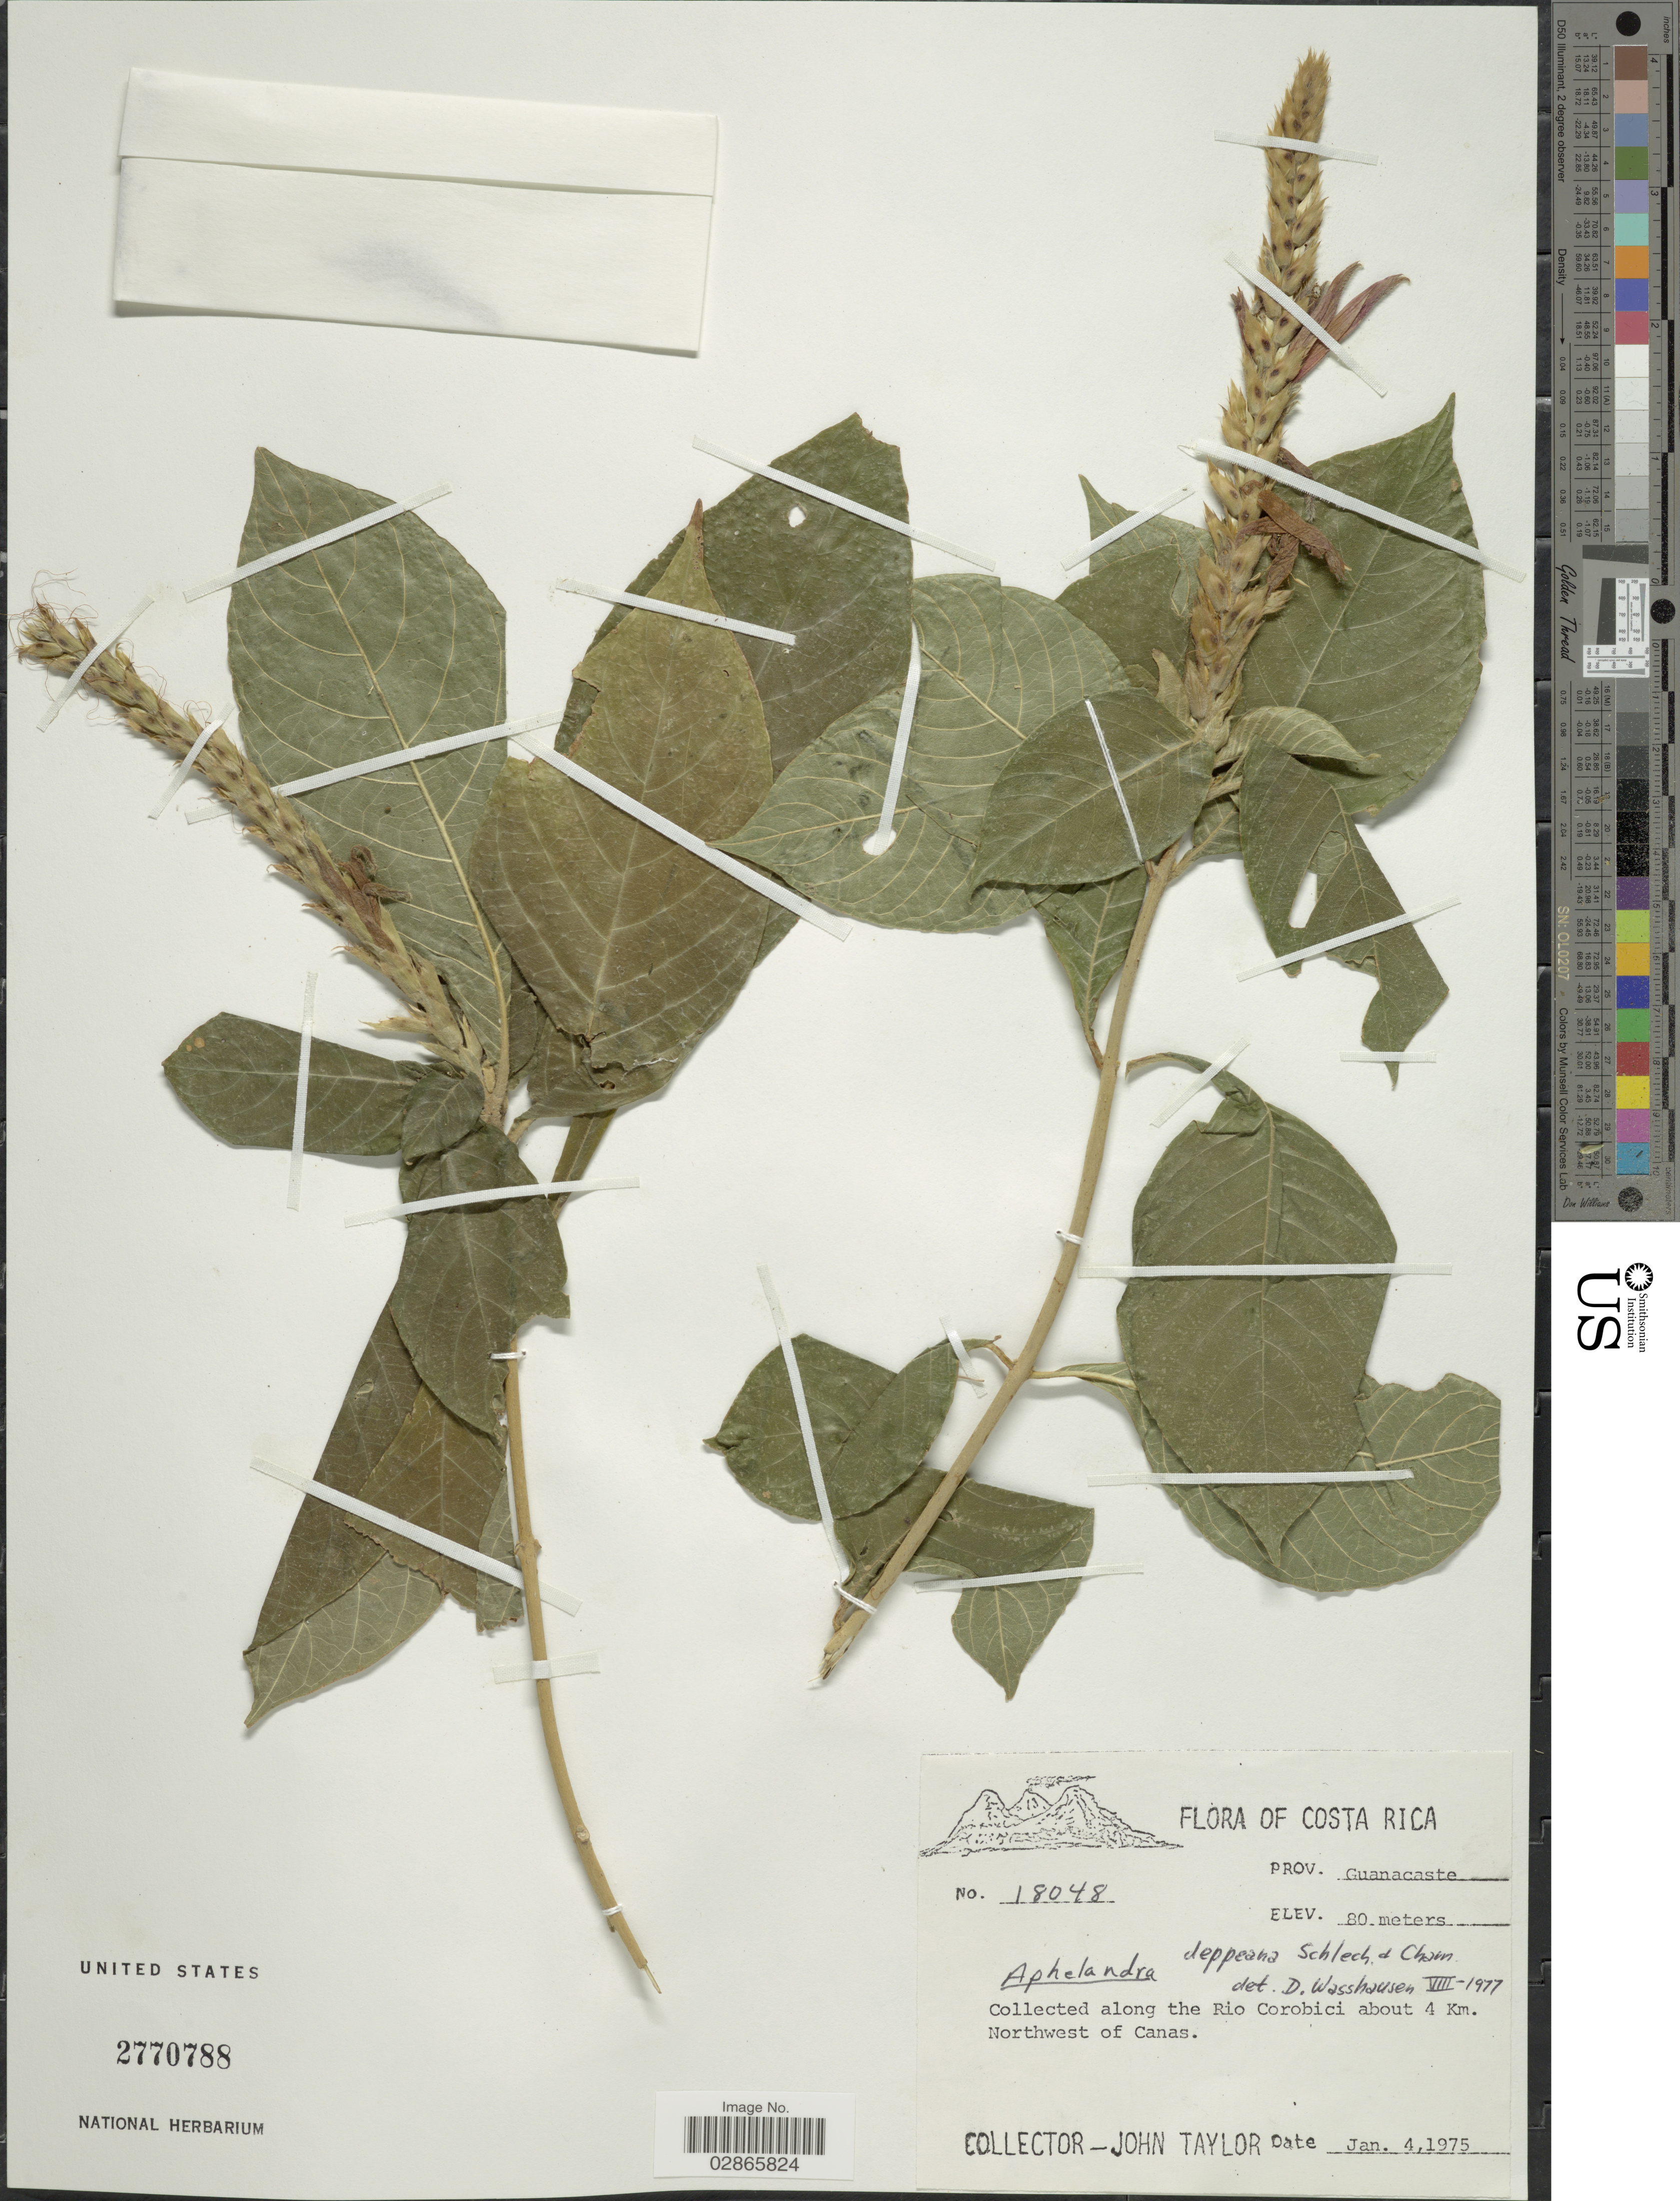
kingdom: Plantae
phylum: Tracheophyta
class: Magnoliopsida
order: Lamiales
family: Acanthaceae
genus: Aphelandra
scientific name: Aphelandra deppeana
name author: Schltdl. & Cham.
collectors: J. Taylor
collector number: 18048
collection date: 1975-01-04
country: Costa Rica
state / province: Guanacaste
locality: Along the Rio Corobici about 4 Km. Northwest of Canas.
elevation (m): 80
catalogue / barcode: US 2770788